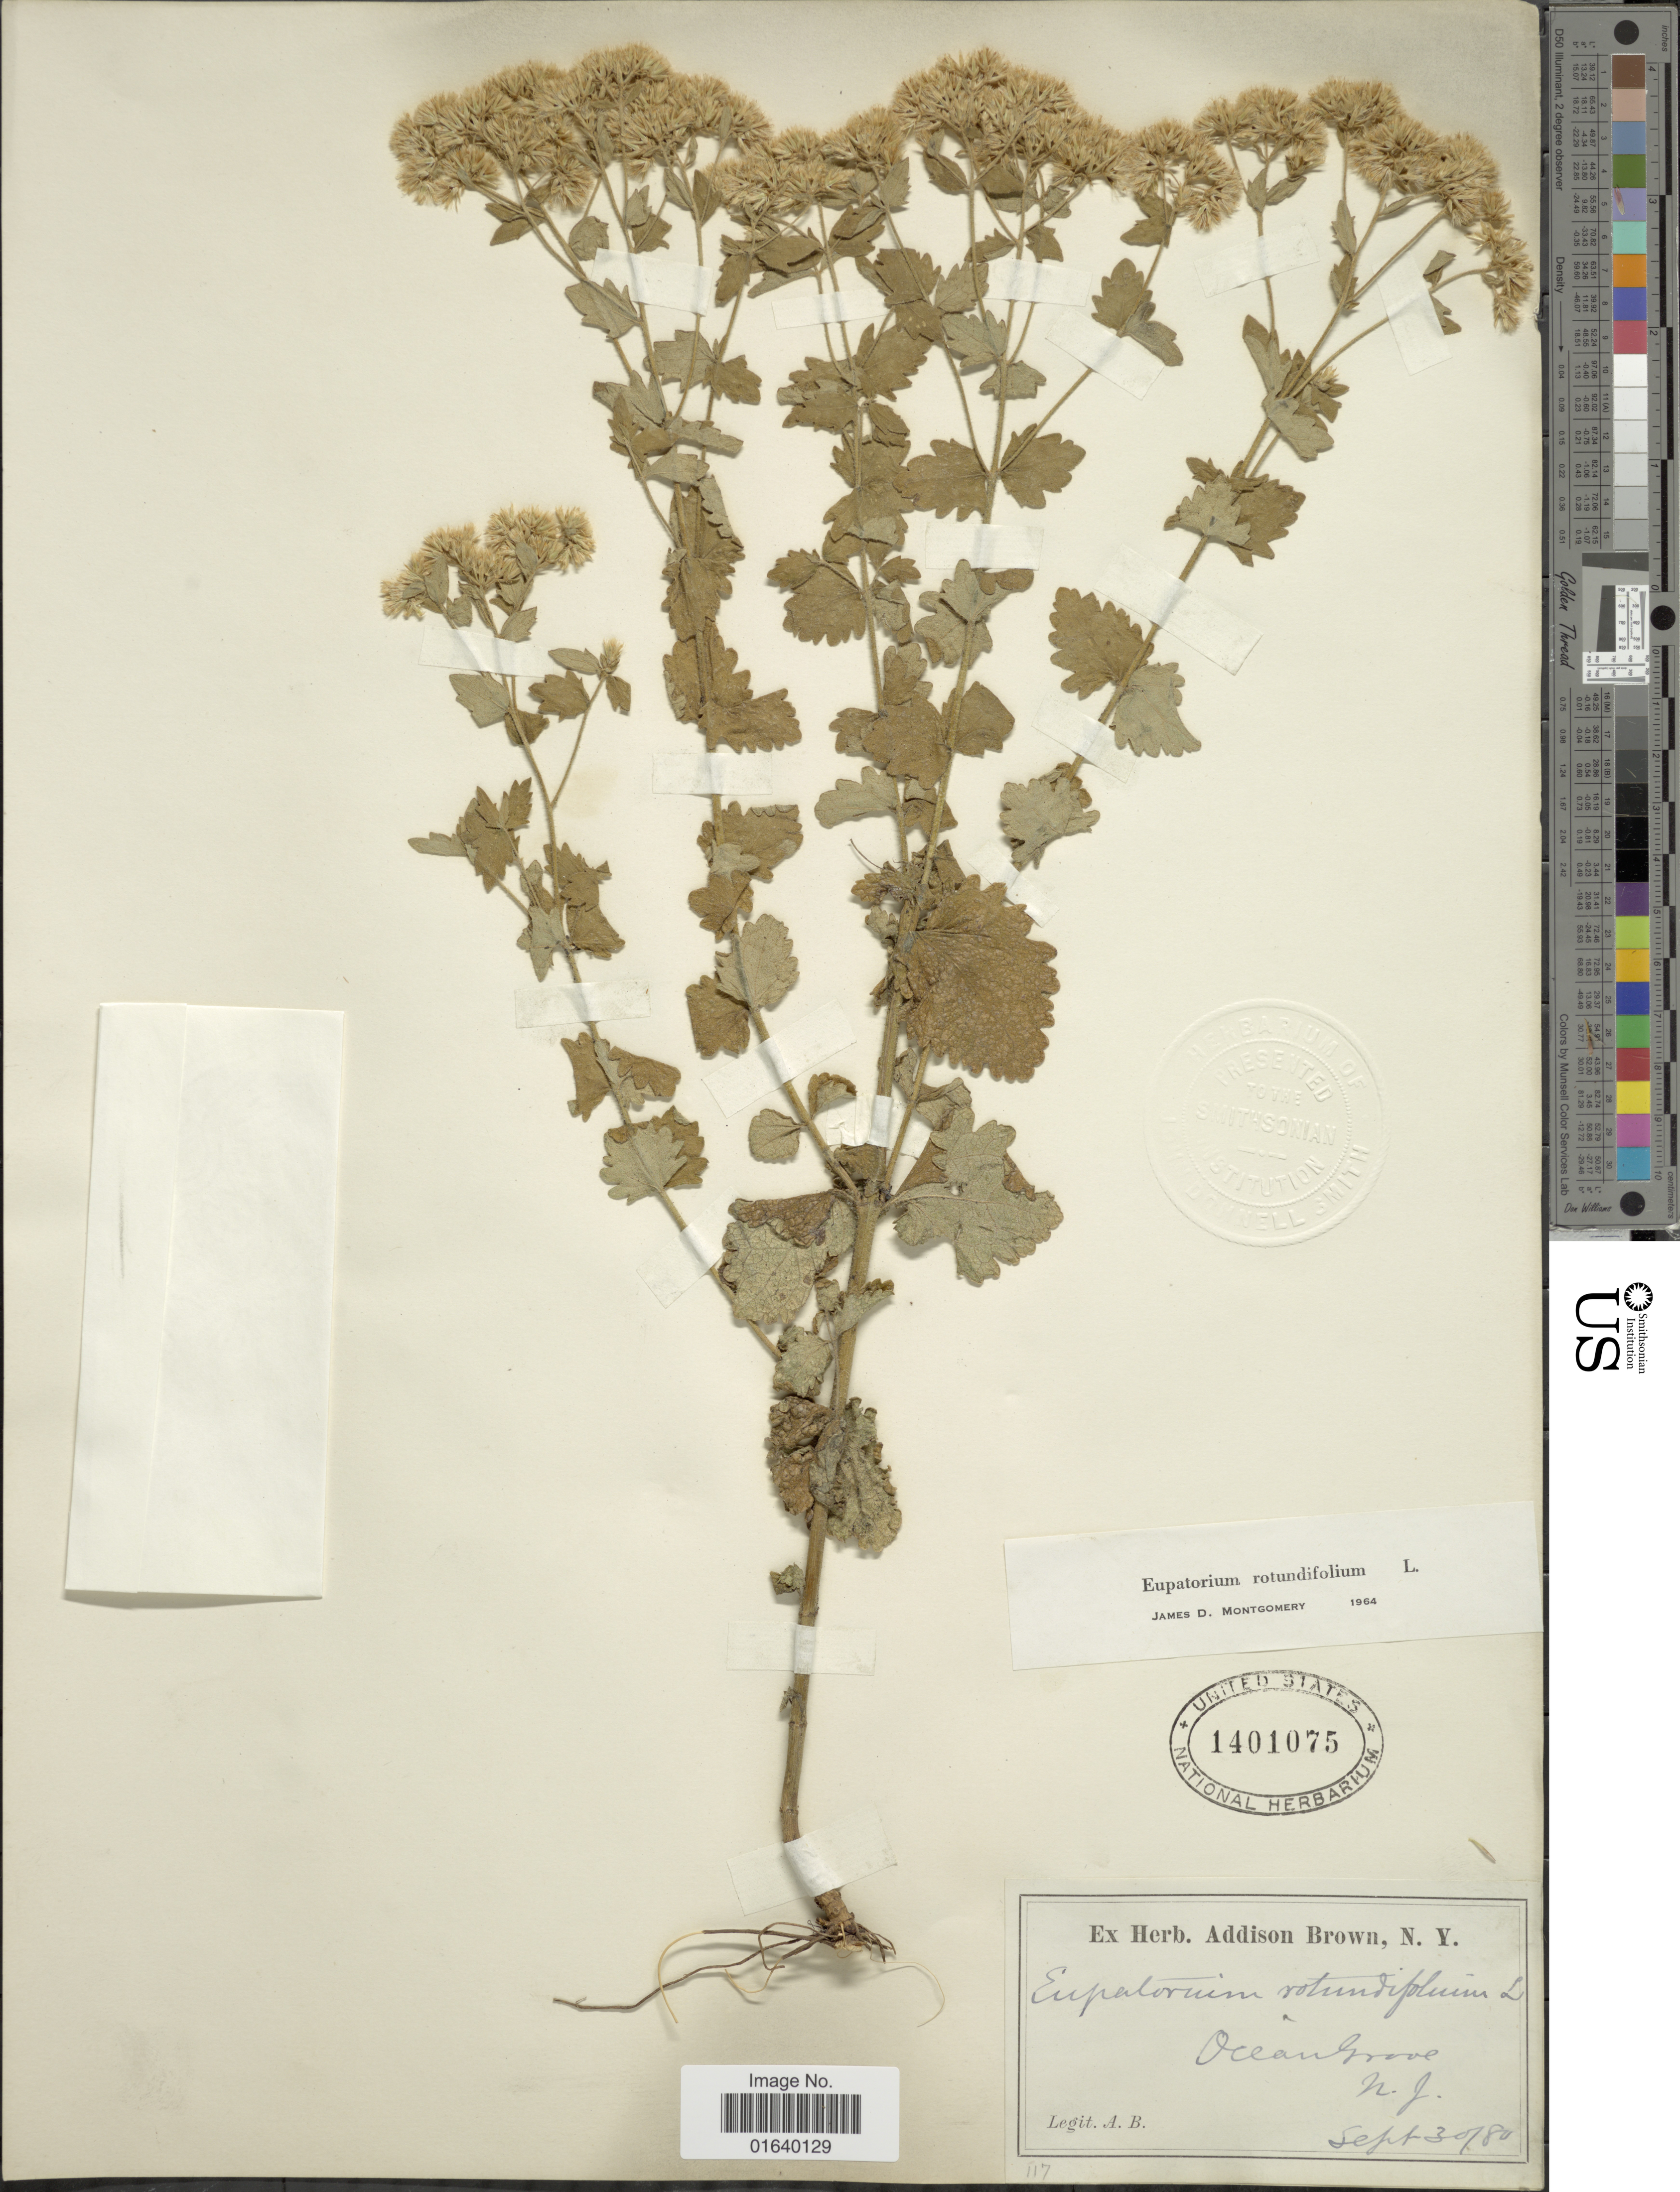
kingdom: Plantae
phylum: Tracheophyta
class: Magnoliopsida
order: Asterales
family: Asteraceae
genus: Eupatorium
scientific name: Eupatorium rotundifolium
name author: L.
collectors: A. Brown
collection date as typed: Transcribed d/m/y: 3/9/80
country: United States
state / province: New Jersey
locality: Ocean Grove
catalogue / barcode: US 1401075